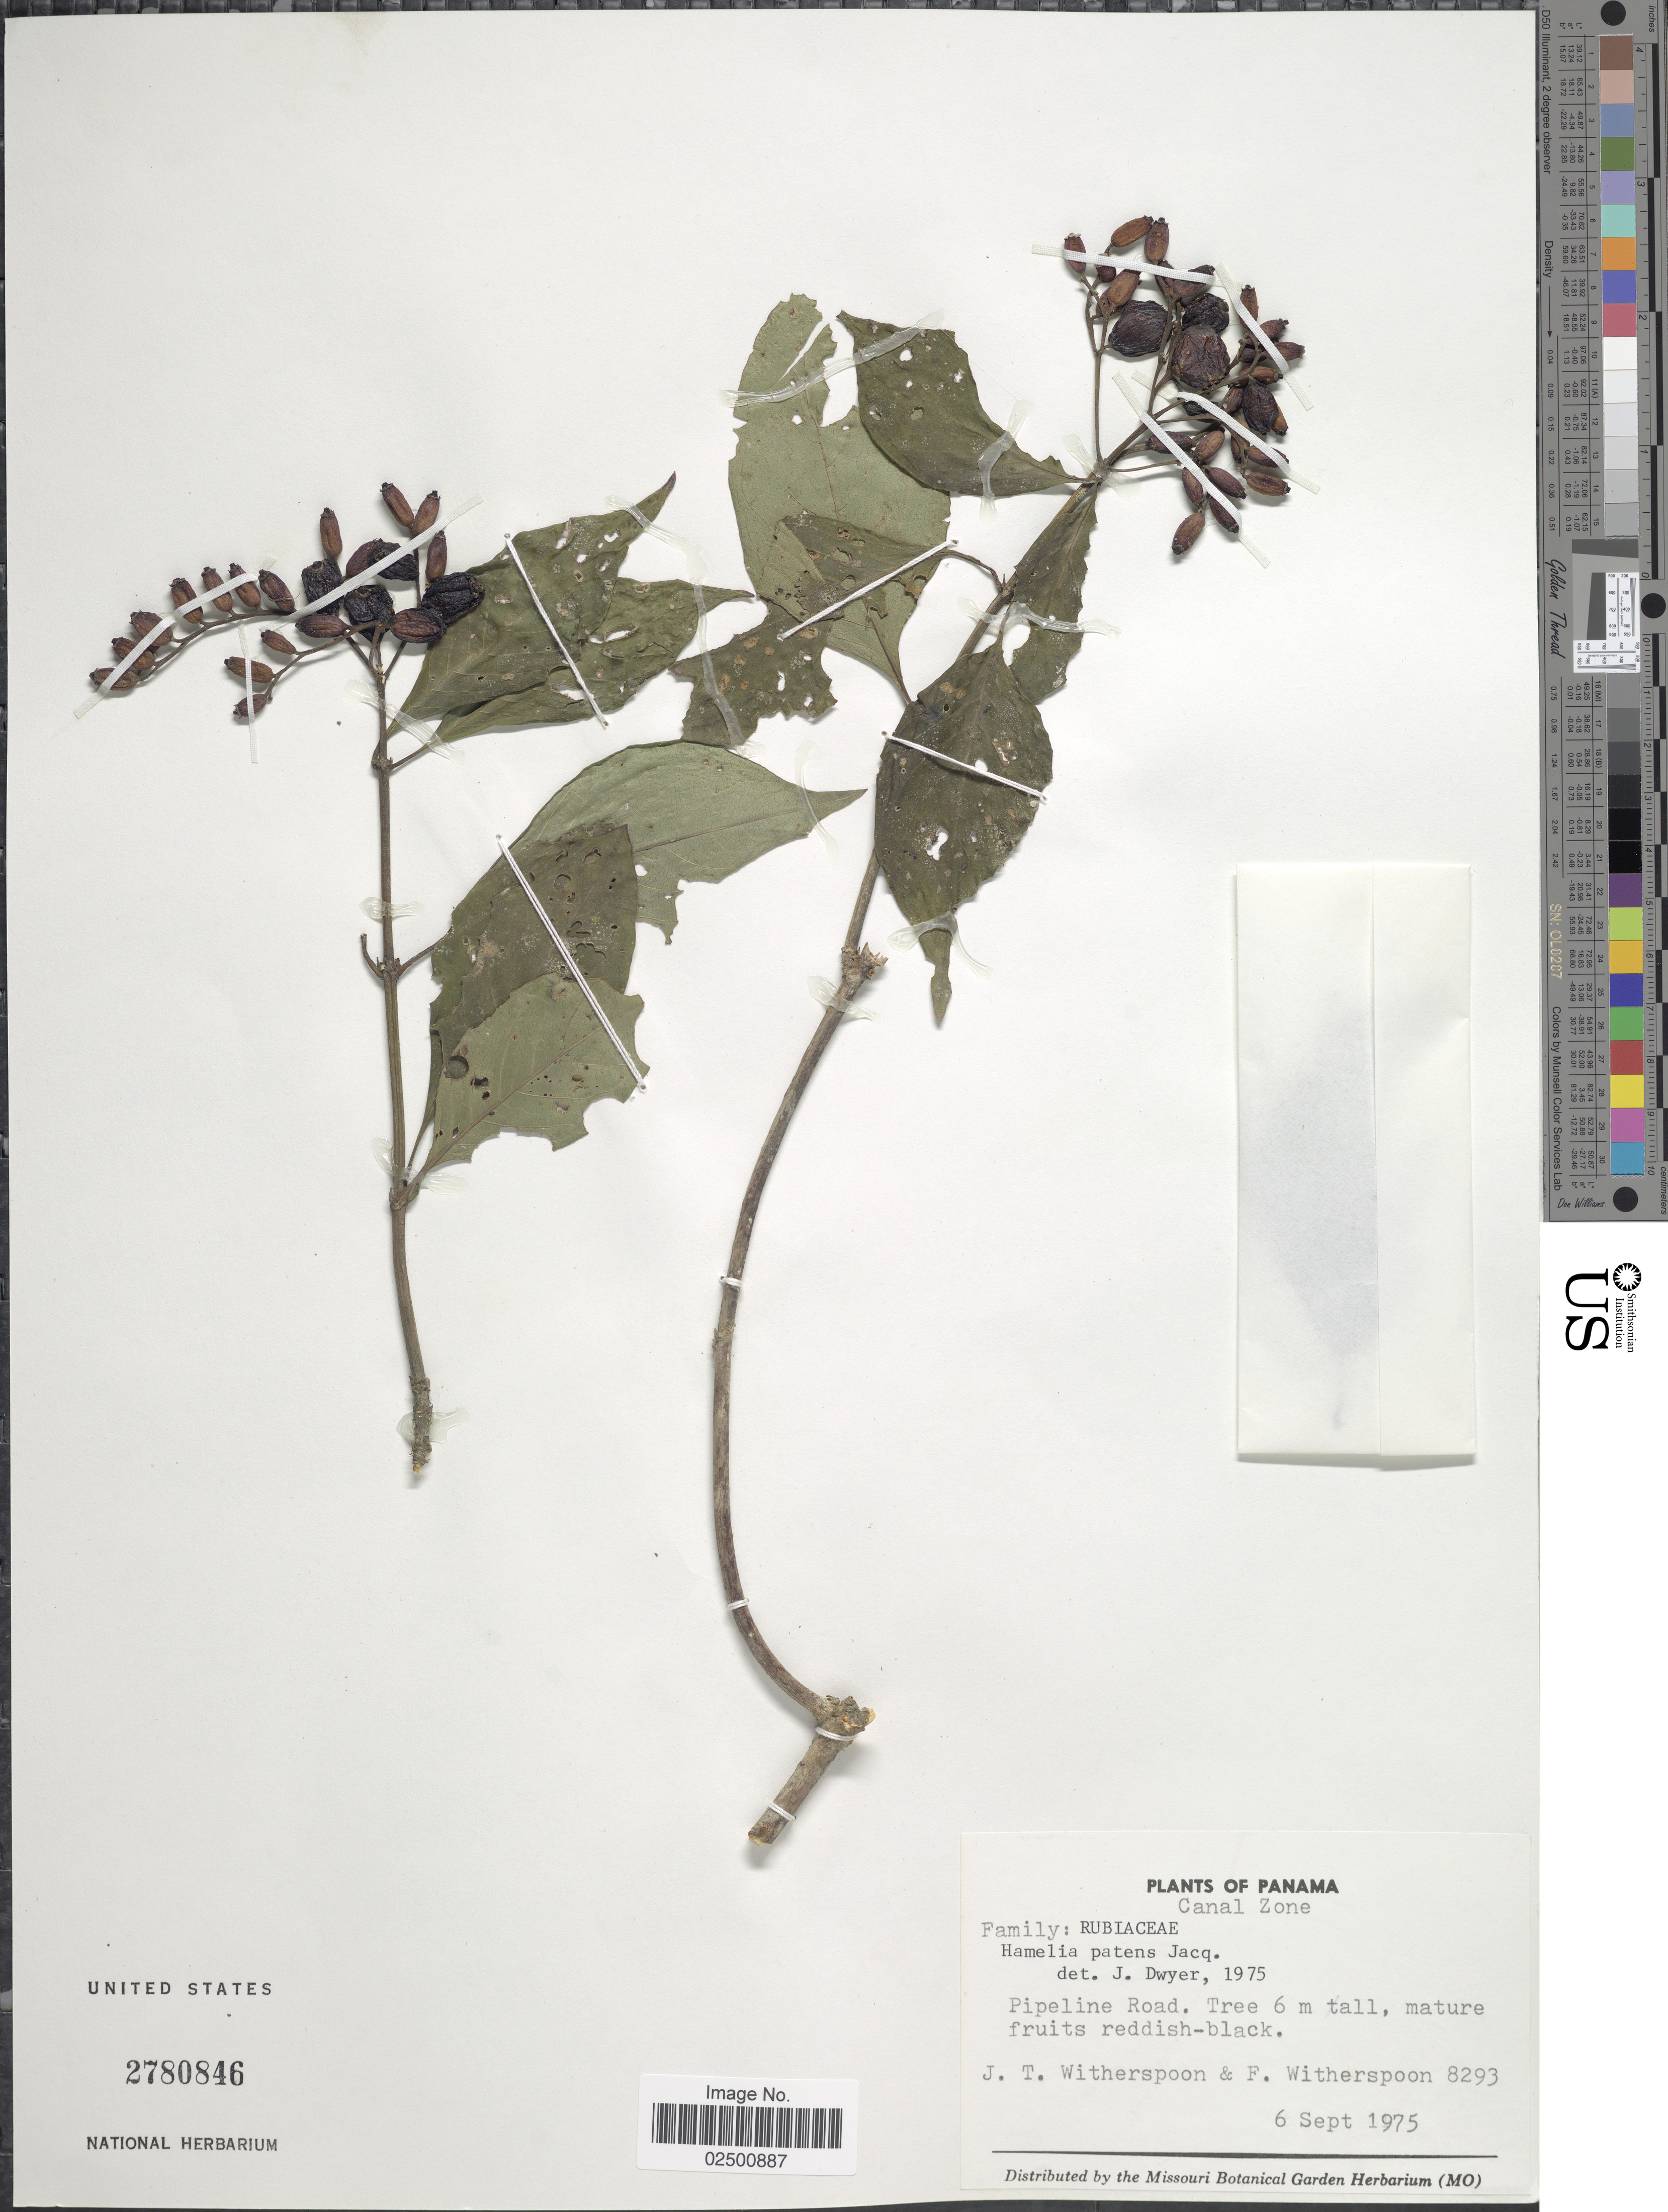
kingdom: Plantae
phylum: Tracheophyta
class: Magnoliopsida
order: Gentianales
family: Rubiaceae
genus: Hamelia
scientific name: Hamelia patens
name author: Jacq.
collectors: J. Witherspoon & F. Witherspoon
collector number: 8293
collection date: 1975-09-06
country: Panama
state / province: Colón / Panamá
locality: Canal Zone. Pipeline Road.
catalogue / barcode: US 2780846